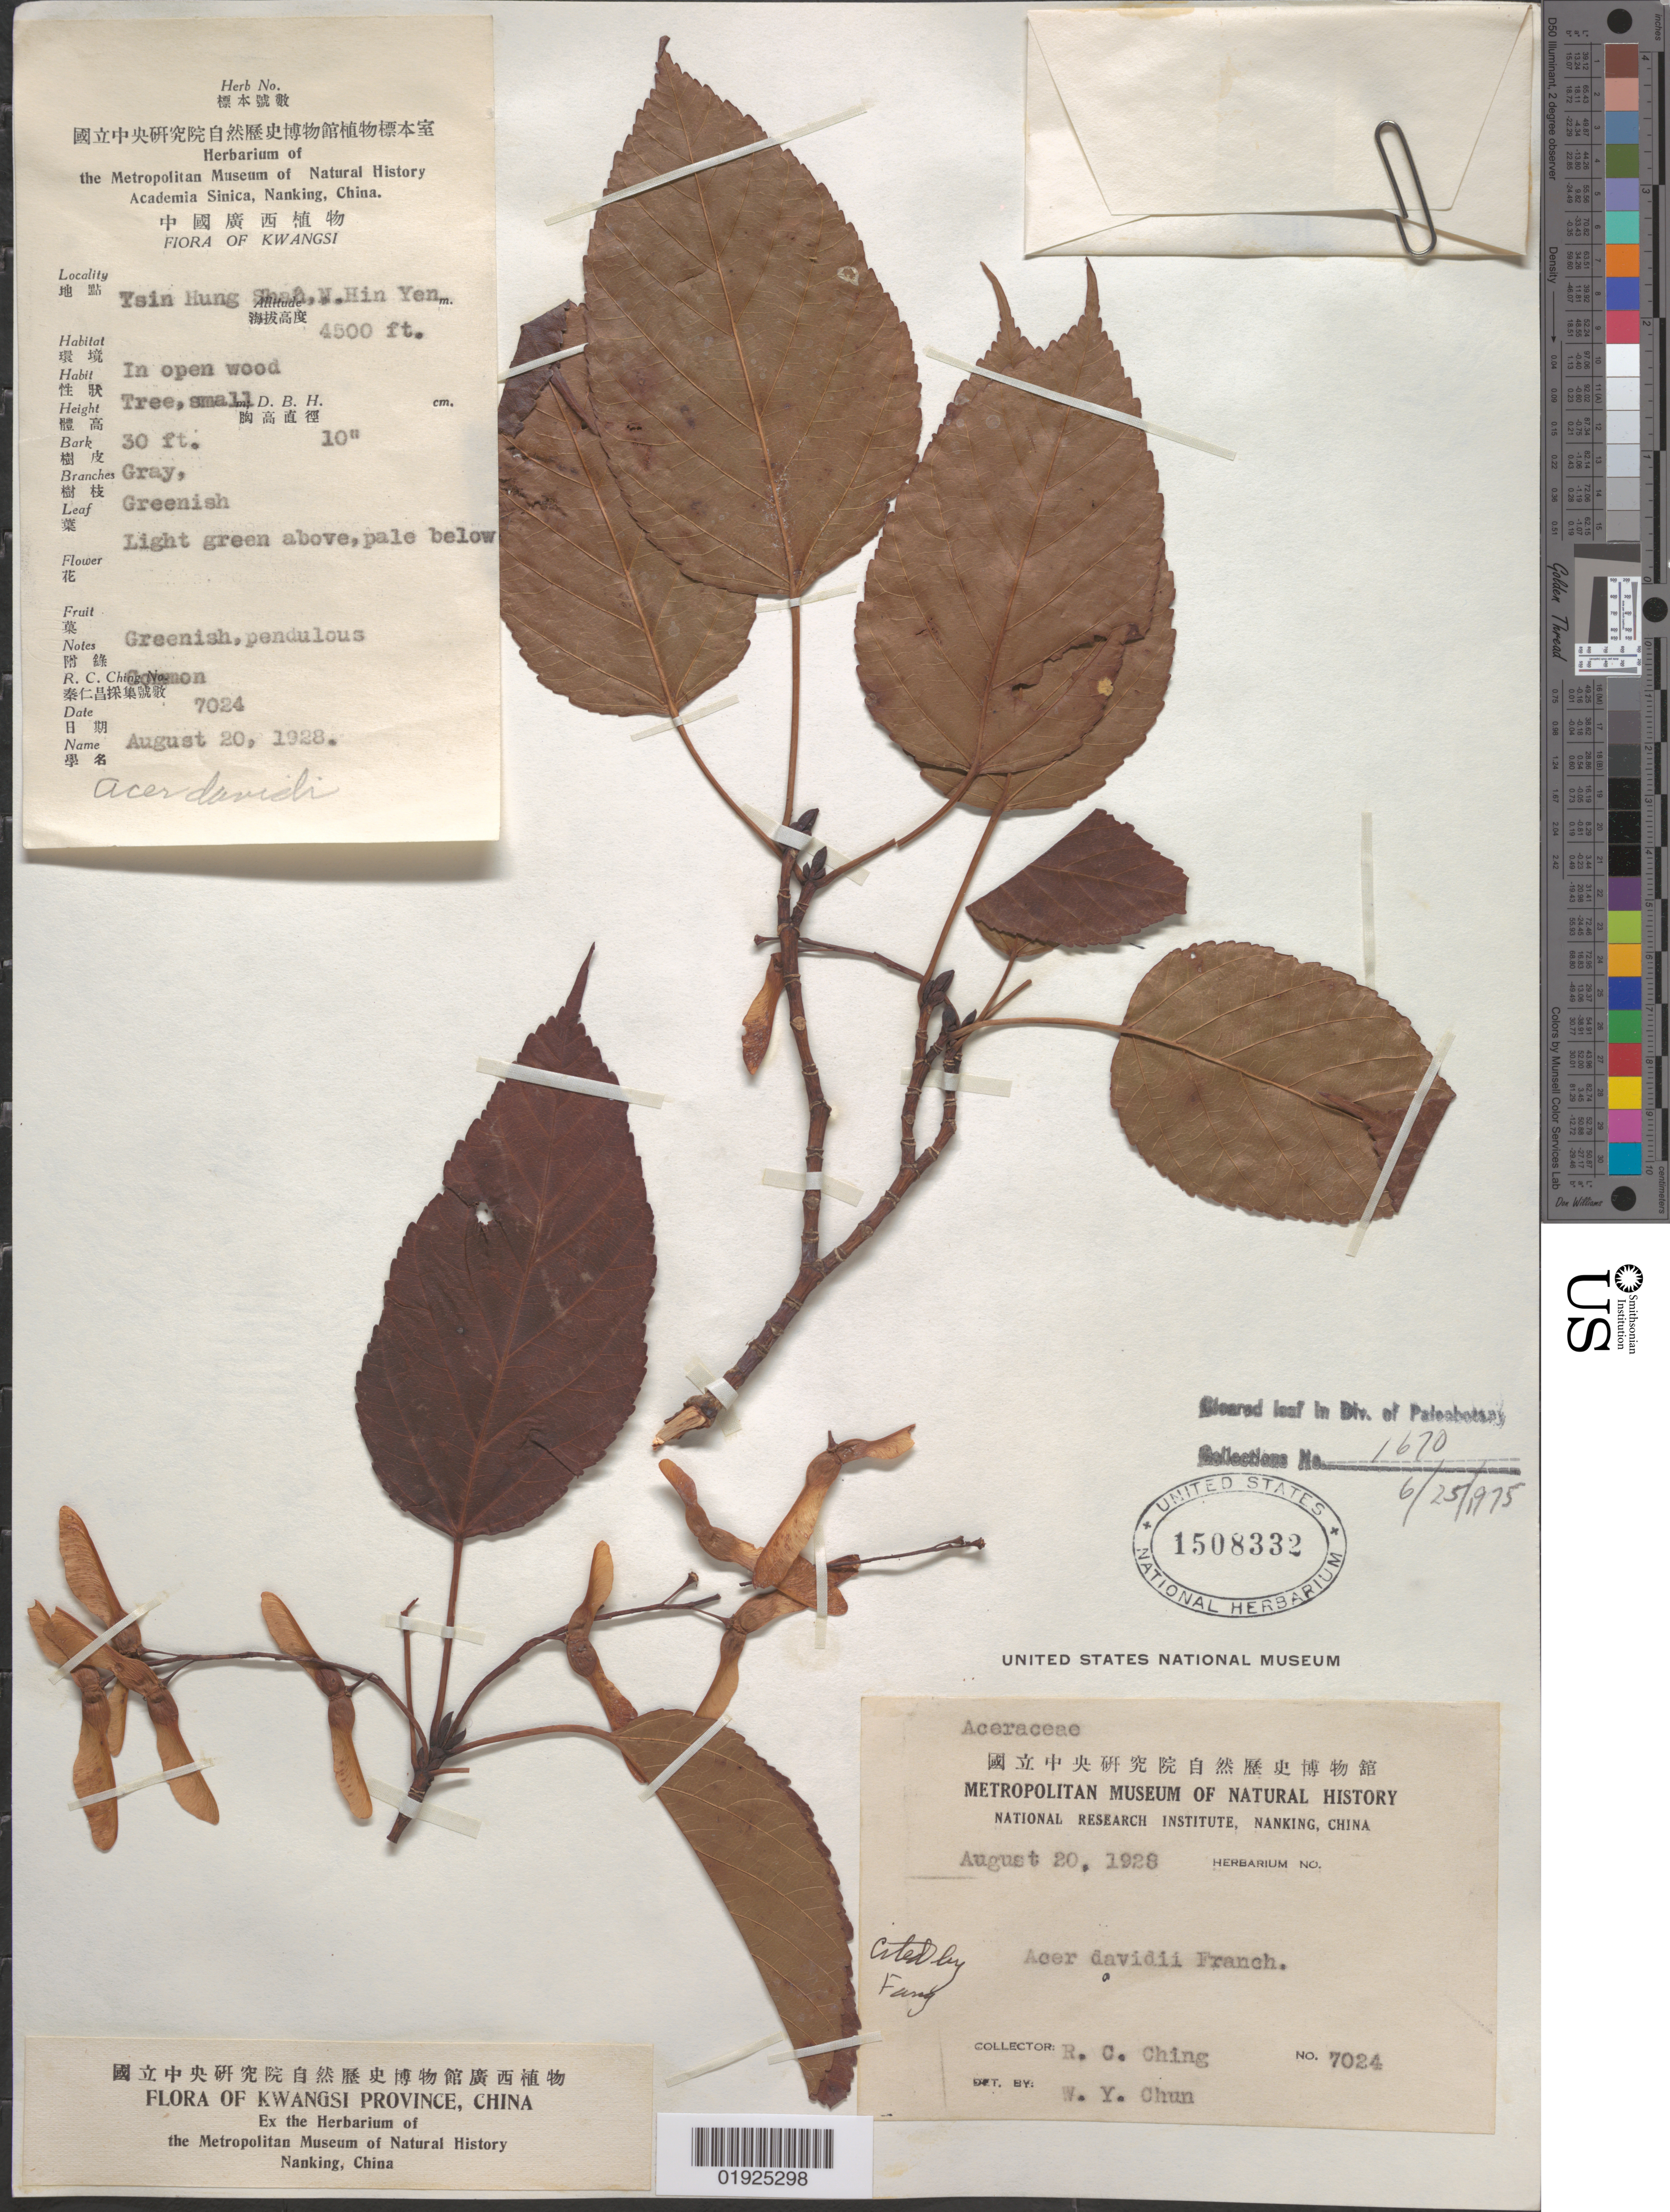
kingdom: Plantae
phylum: Tracheophyta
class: Magnoliopsida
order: Sapindales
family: Sapindaceae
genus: Acer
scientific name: Acer sikkimense subsp. davidii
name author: (Franch.) Wesm.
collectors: R. C. Ching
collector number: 7024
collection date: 1928-08-20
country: China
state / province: Guangxi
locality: Kwangsi [Guangxi] Province. Ysin Hung Shan, W. Hin Yen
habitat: In open wood, common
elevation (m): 1372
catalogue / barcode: US 1508332